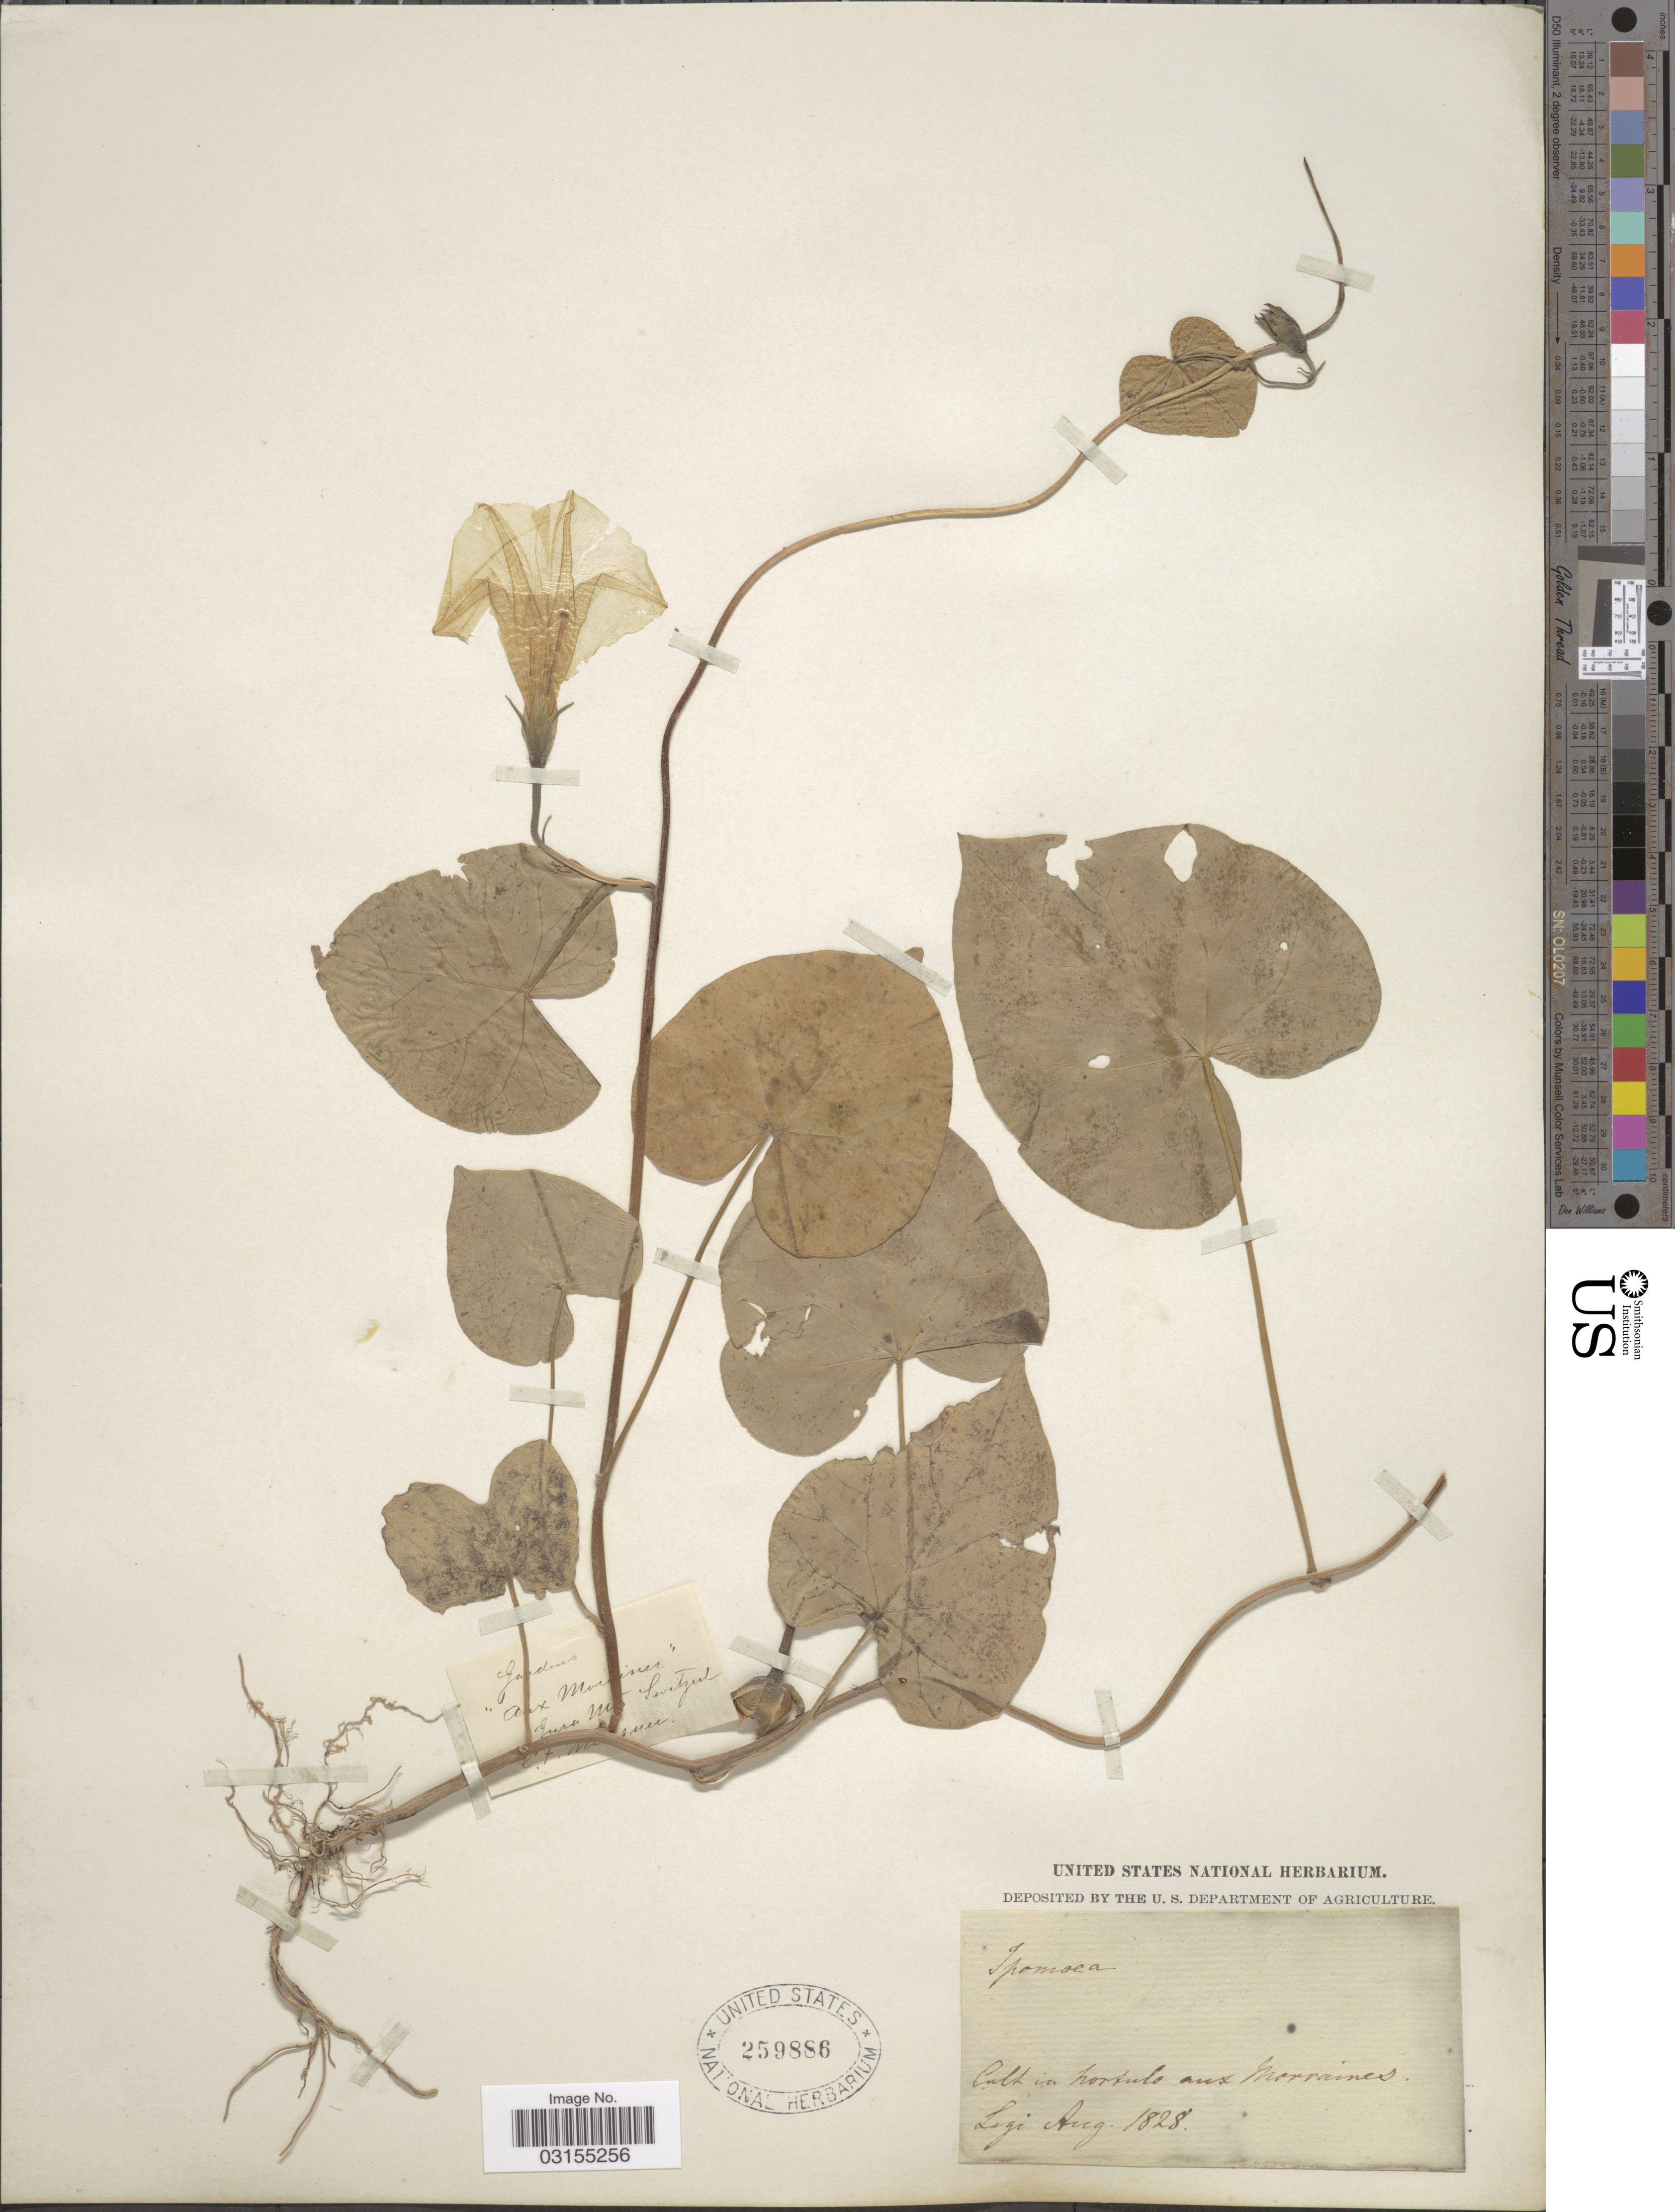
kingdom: Plantae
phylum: Tracheophyta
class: Magnoliopsida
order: Solanales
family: Convolvulaceae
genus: Ipomoea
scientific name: Ipomoea purpurea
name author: (L.) Roth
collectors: ex herb. United States National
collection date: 1828-08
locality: In hortulo aux Morraines.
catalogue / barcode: US 259886